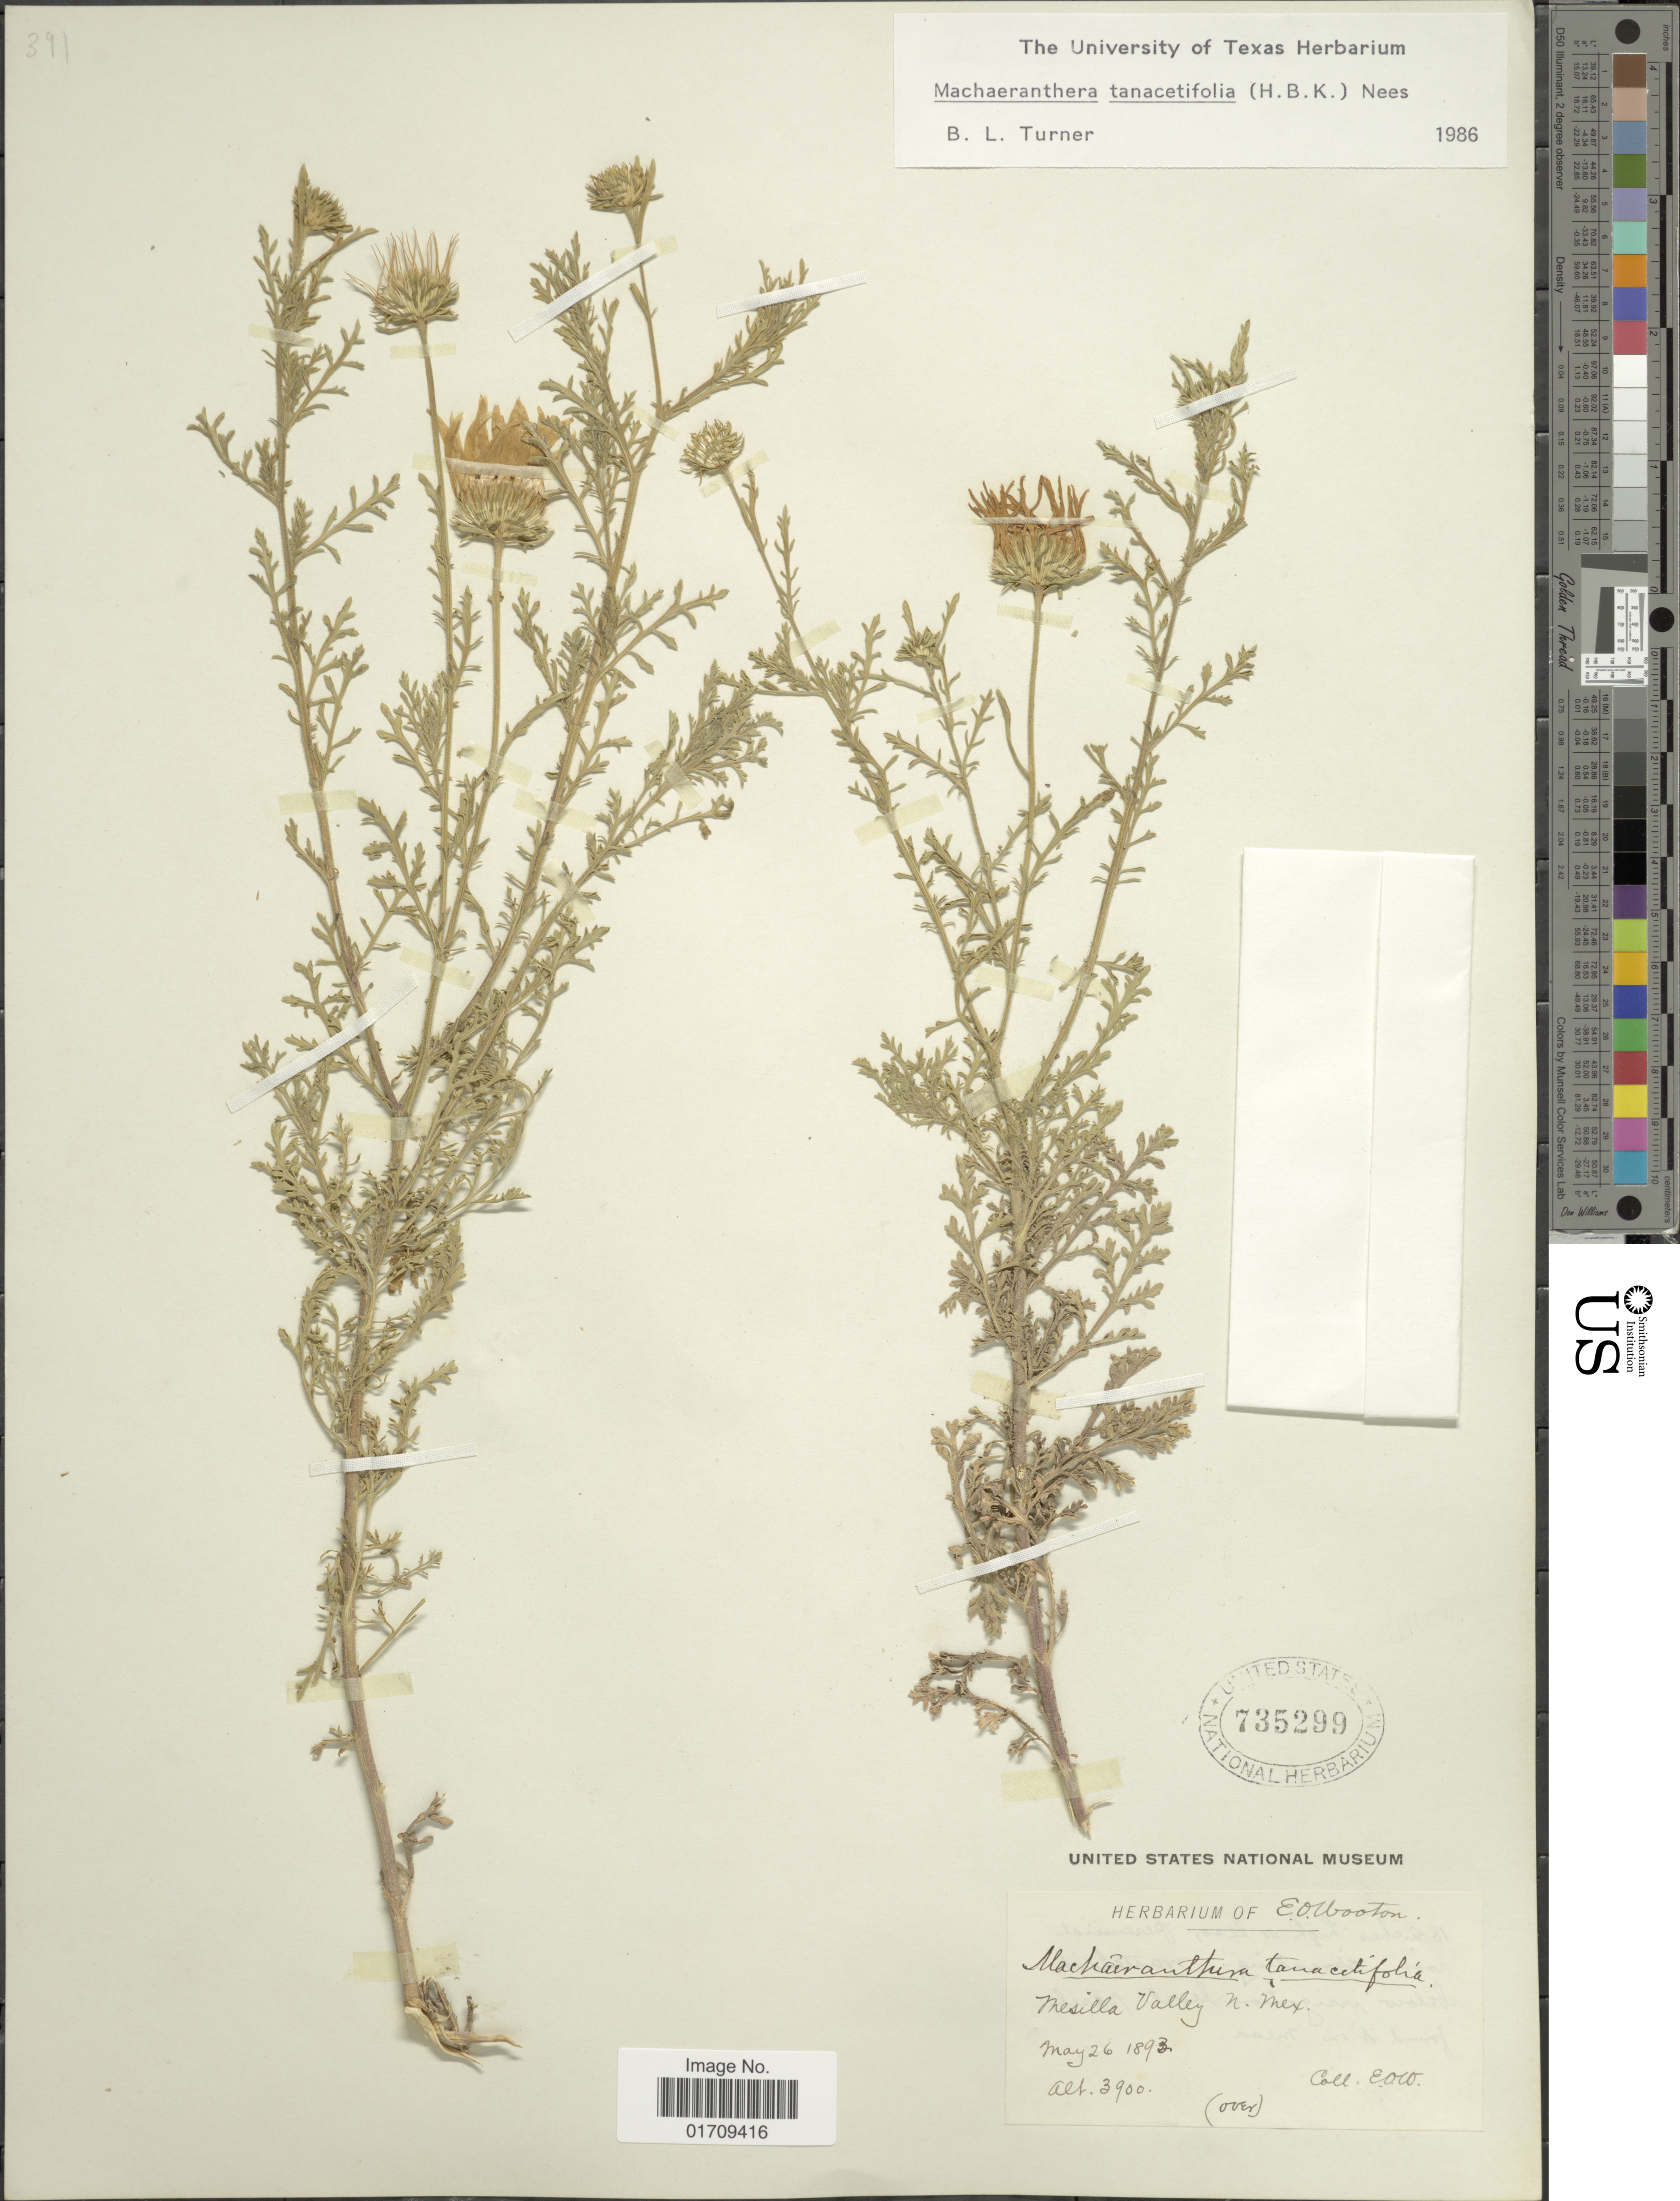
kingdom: Plantae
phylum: Tracheophyta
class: Magnoliopsida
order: Asterales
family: Asteraceae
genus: Machaeranthera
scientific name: Machaeranthera tanacetifolia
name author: (Kunth) Nees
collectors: E. O. Wooton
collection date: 1893-05-26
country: United States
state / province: New Mexico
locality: Mesilla Valley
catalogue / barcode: US 735299